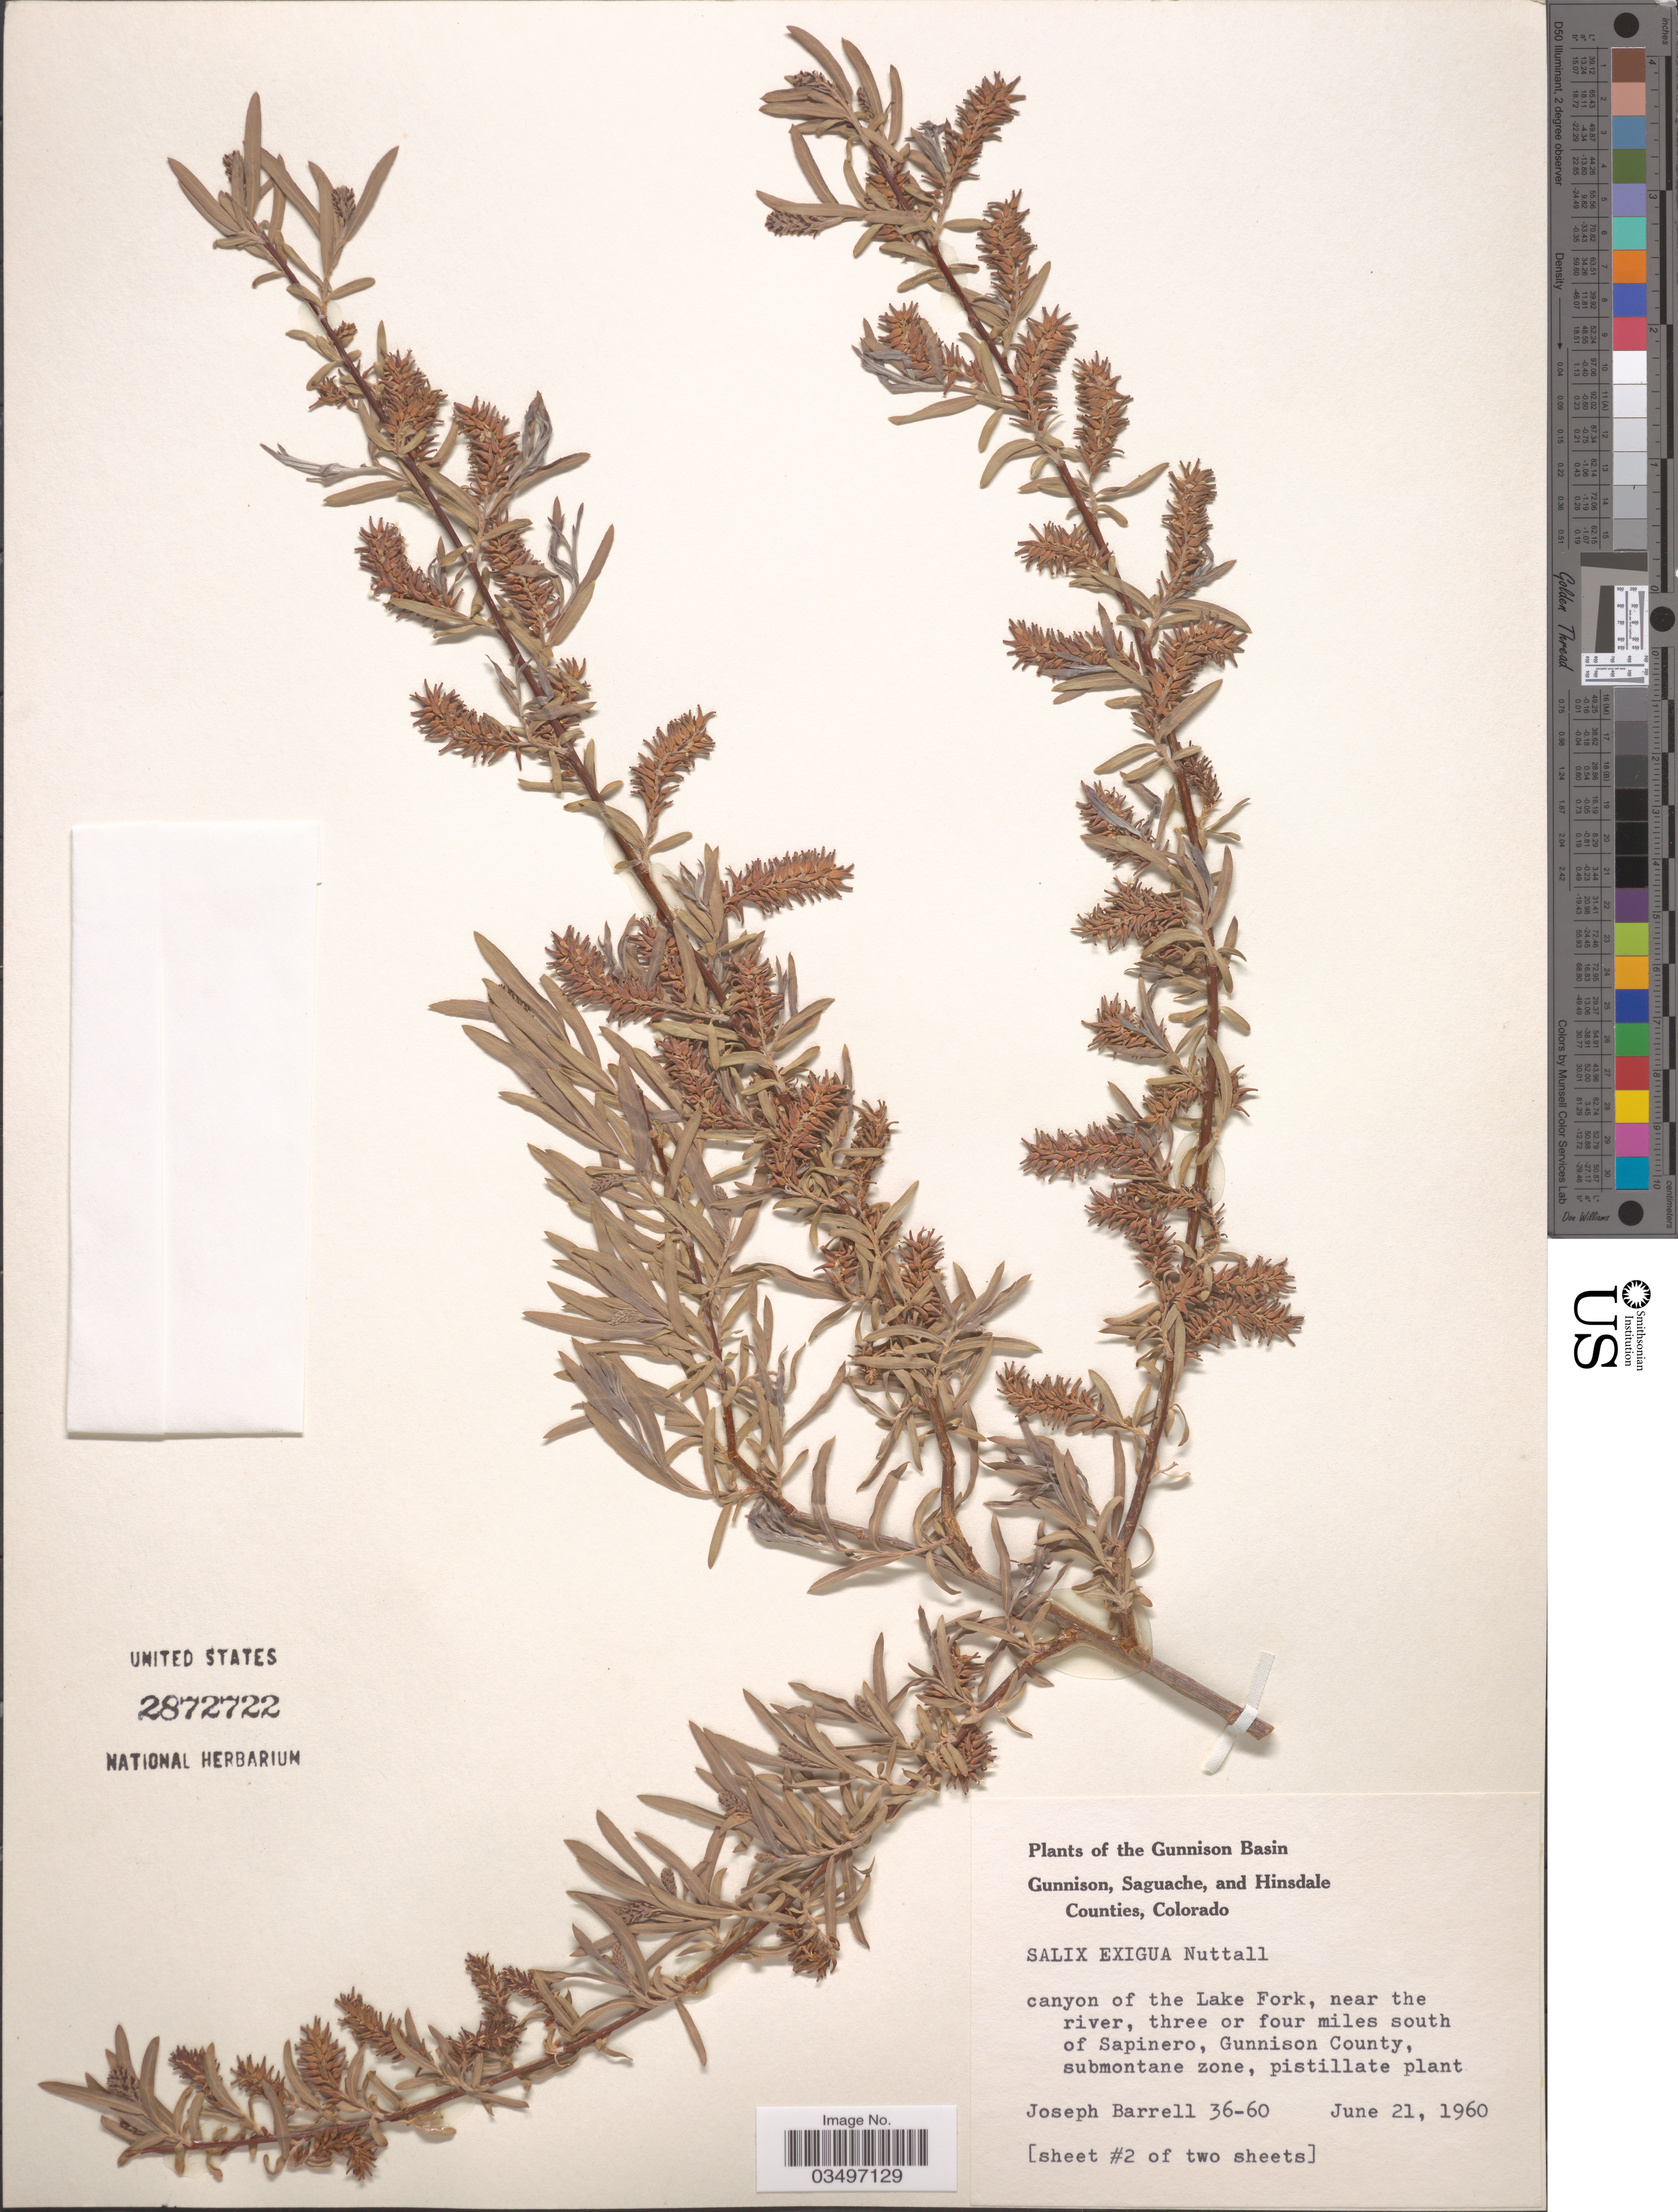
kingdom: Plantae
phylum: Tracheophyta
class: Magnoliopsida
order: Malpighiales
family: Salicaceae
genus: Salix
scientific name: Salix exigua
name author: Nutt.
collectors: J. Barrell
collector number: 36-60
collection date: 1960-06-21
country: United States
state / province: Colorado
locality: The Gunnison Basin. Canyon of the Lake Fork, near the river, three or four miles south of Sapinero, Gunnison County, submontane zone.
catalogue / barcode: US 2872722